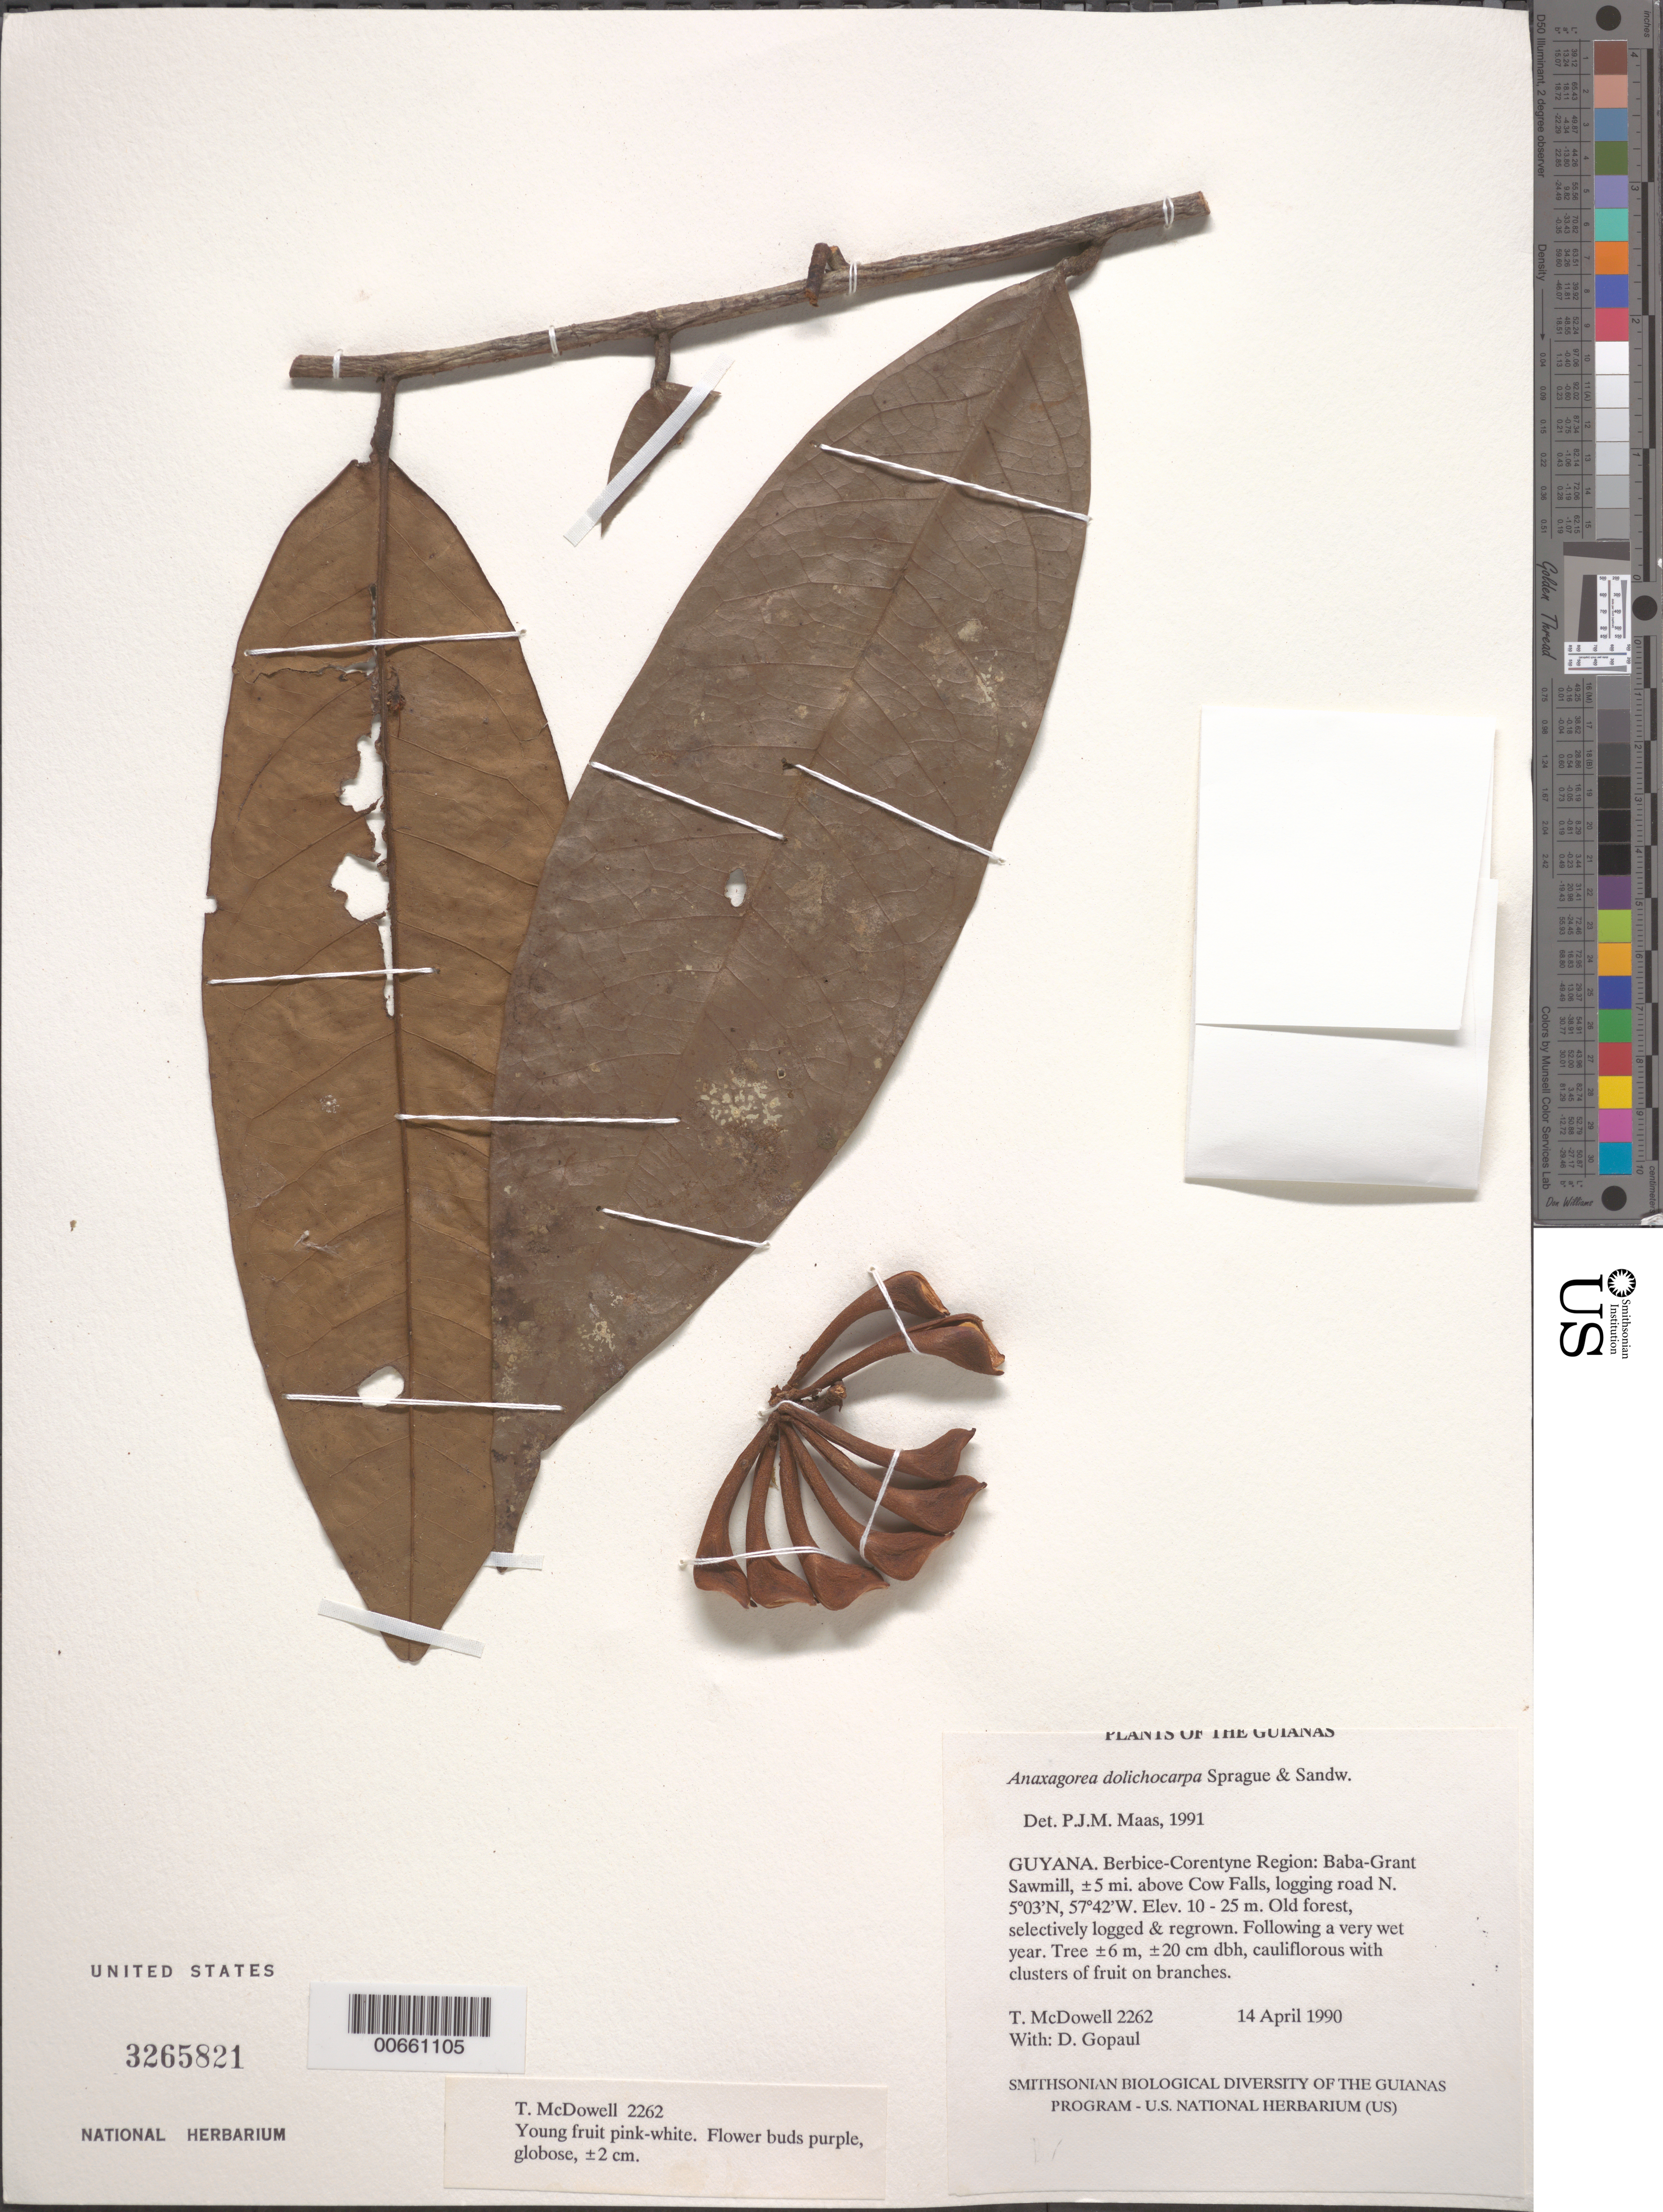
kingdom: Plantae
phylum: Tracheophyta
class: Magnoliopsida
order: Magnoliales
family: Annonaceae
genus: Anaxagorea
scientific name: Anaxagorea dolichocarpa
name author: Sprague & Sandwith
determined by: Maas, Paul J. M.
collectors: T. McDowell & D. Gopaul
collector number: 2262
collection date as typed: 14 April 1990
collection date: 1990-04-14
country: Guyana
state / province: E. Berbice-Corentyne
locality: Baba-Grant Sawmill, ±5 mi. above Cow Falls, Corentyne River. ±4 mi. N by logging road from landing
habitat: Old forest, selectively logged & regrown. Following a very wet year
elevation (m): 10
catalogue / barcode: US 3265821